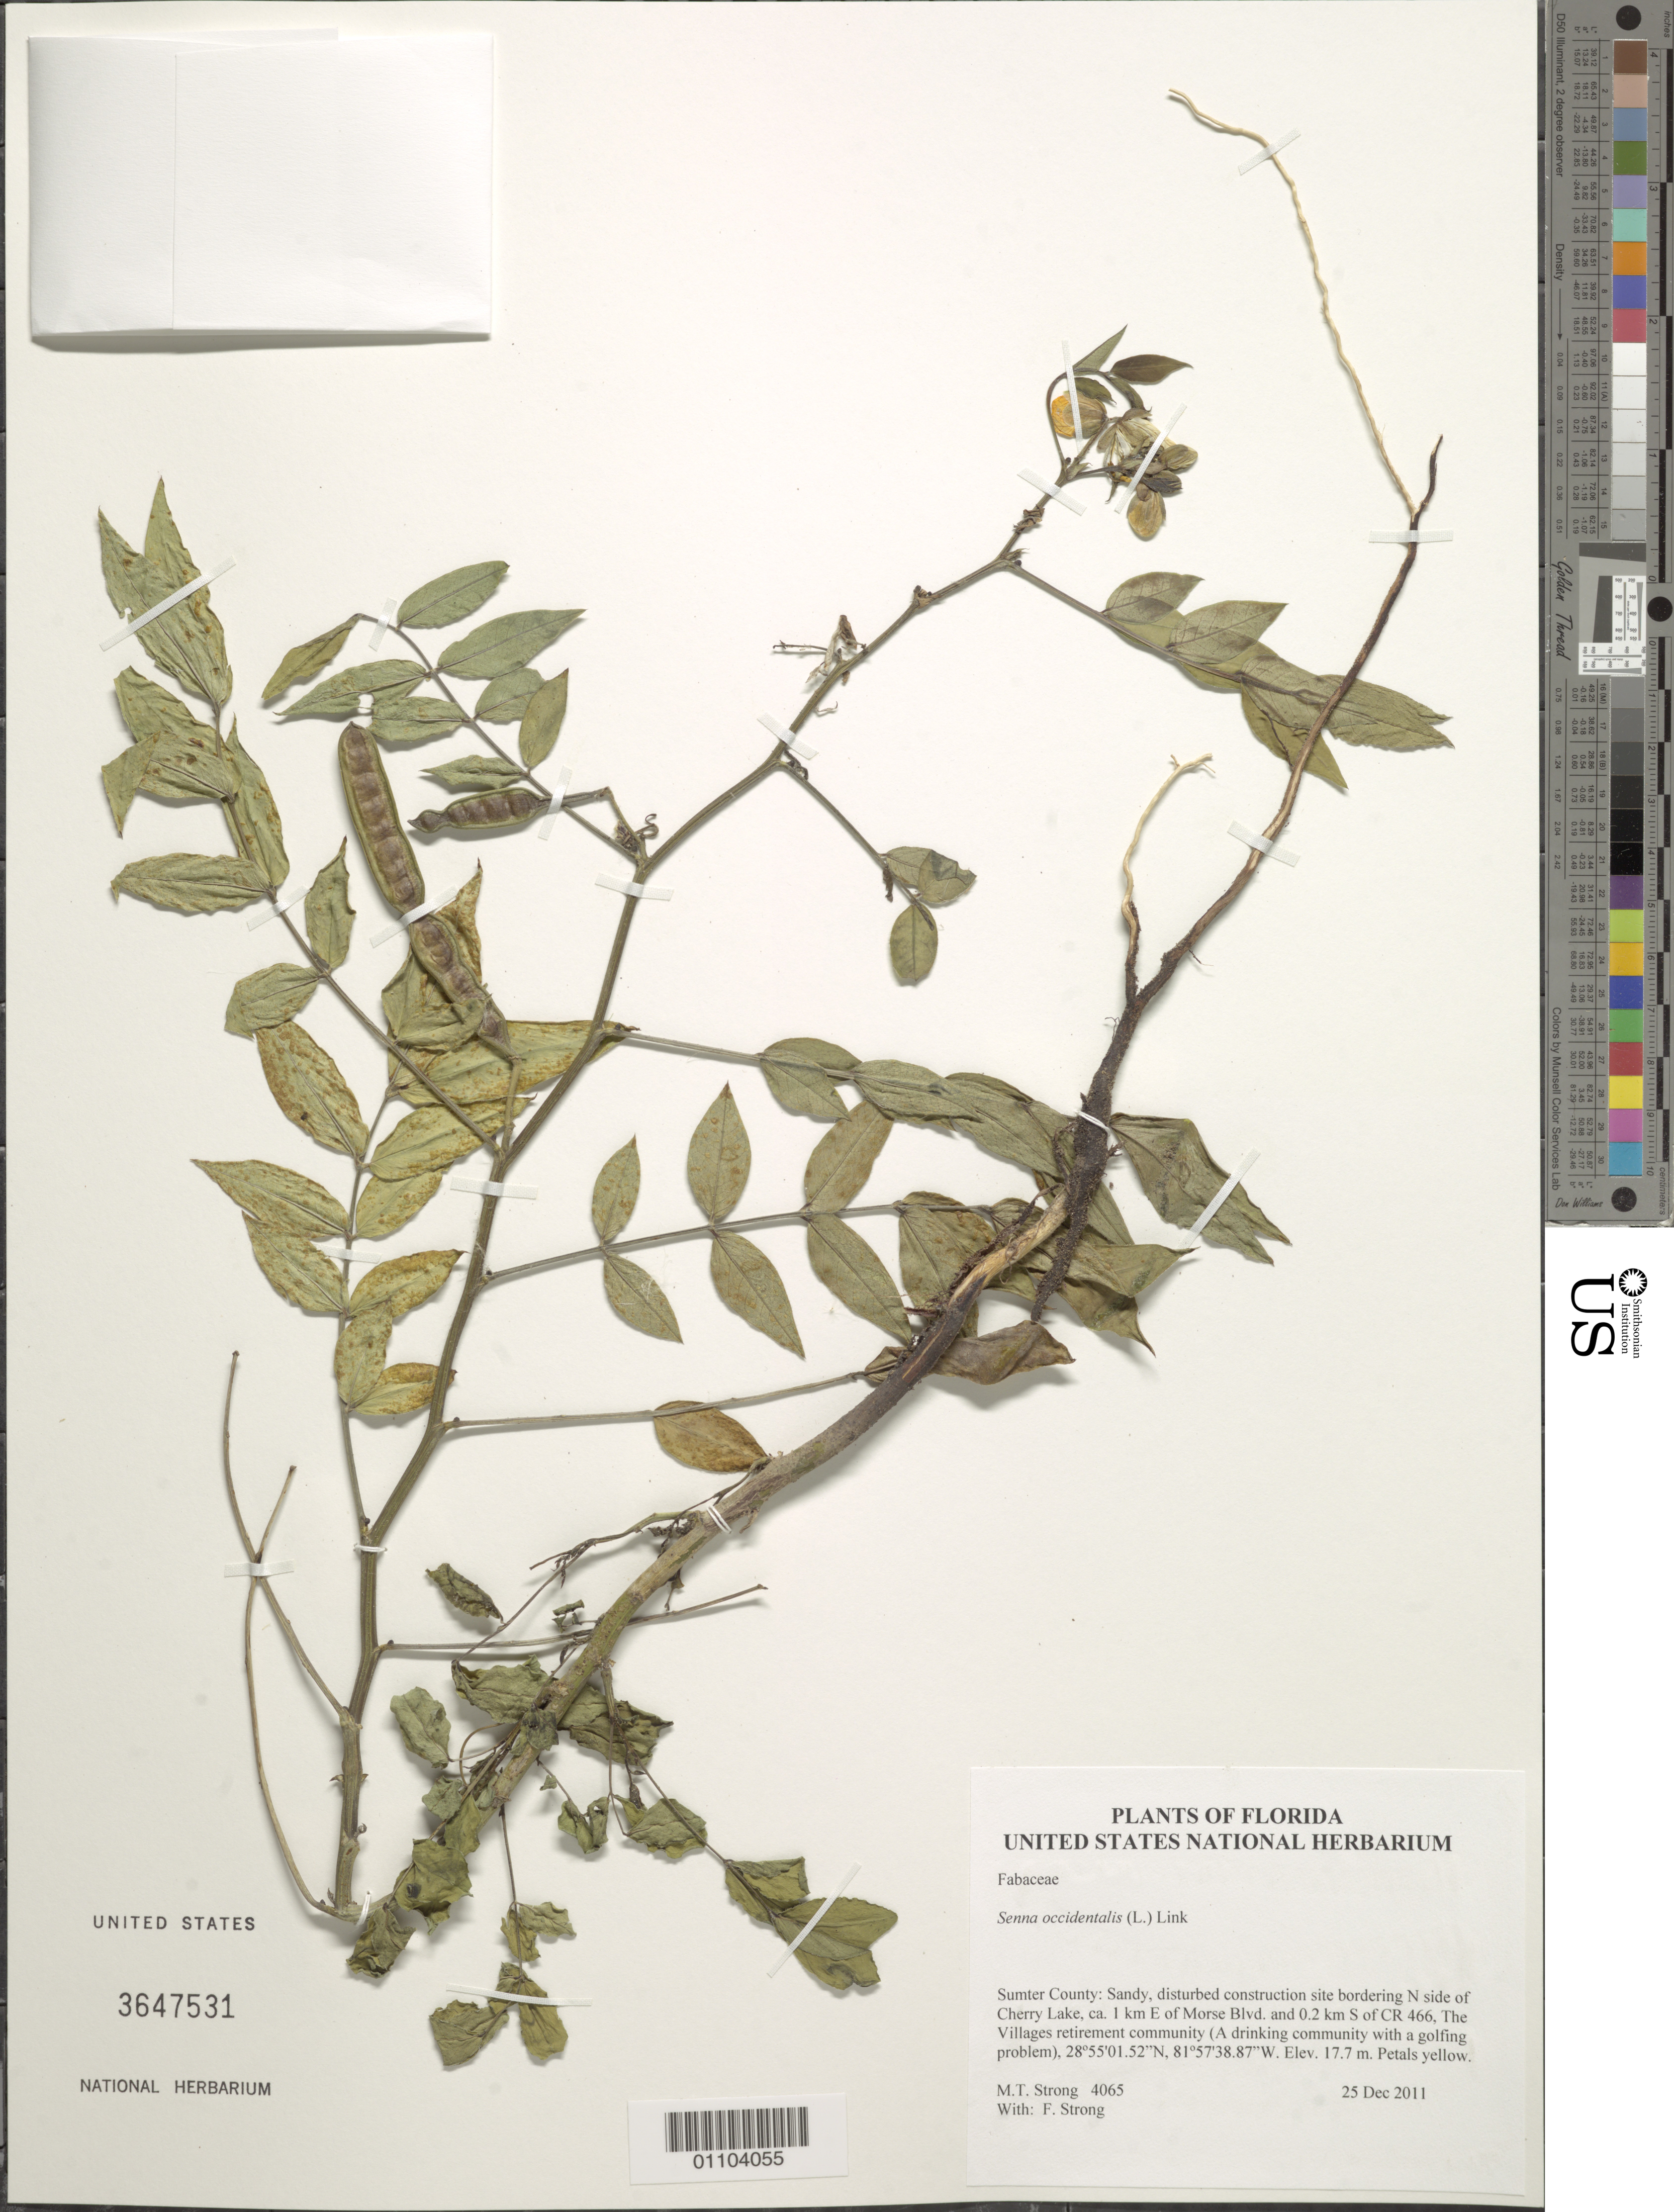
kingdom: Plantae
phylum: Tracheophyta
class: Magnoliopsida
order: Fabales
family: Fabaceae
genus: Senna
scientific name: Senna occidentalis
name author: (L.) Link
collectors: M. T. Strong & F. Strong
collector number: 4065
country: United States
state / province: Florida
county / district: Sumter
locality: N side of Cherry Lake, E of Morse Blvd. S of CR 466, The Villages retirement community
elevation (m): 17.5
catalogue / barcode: US 3647531